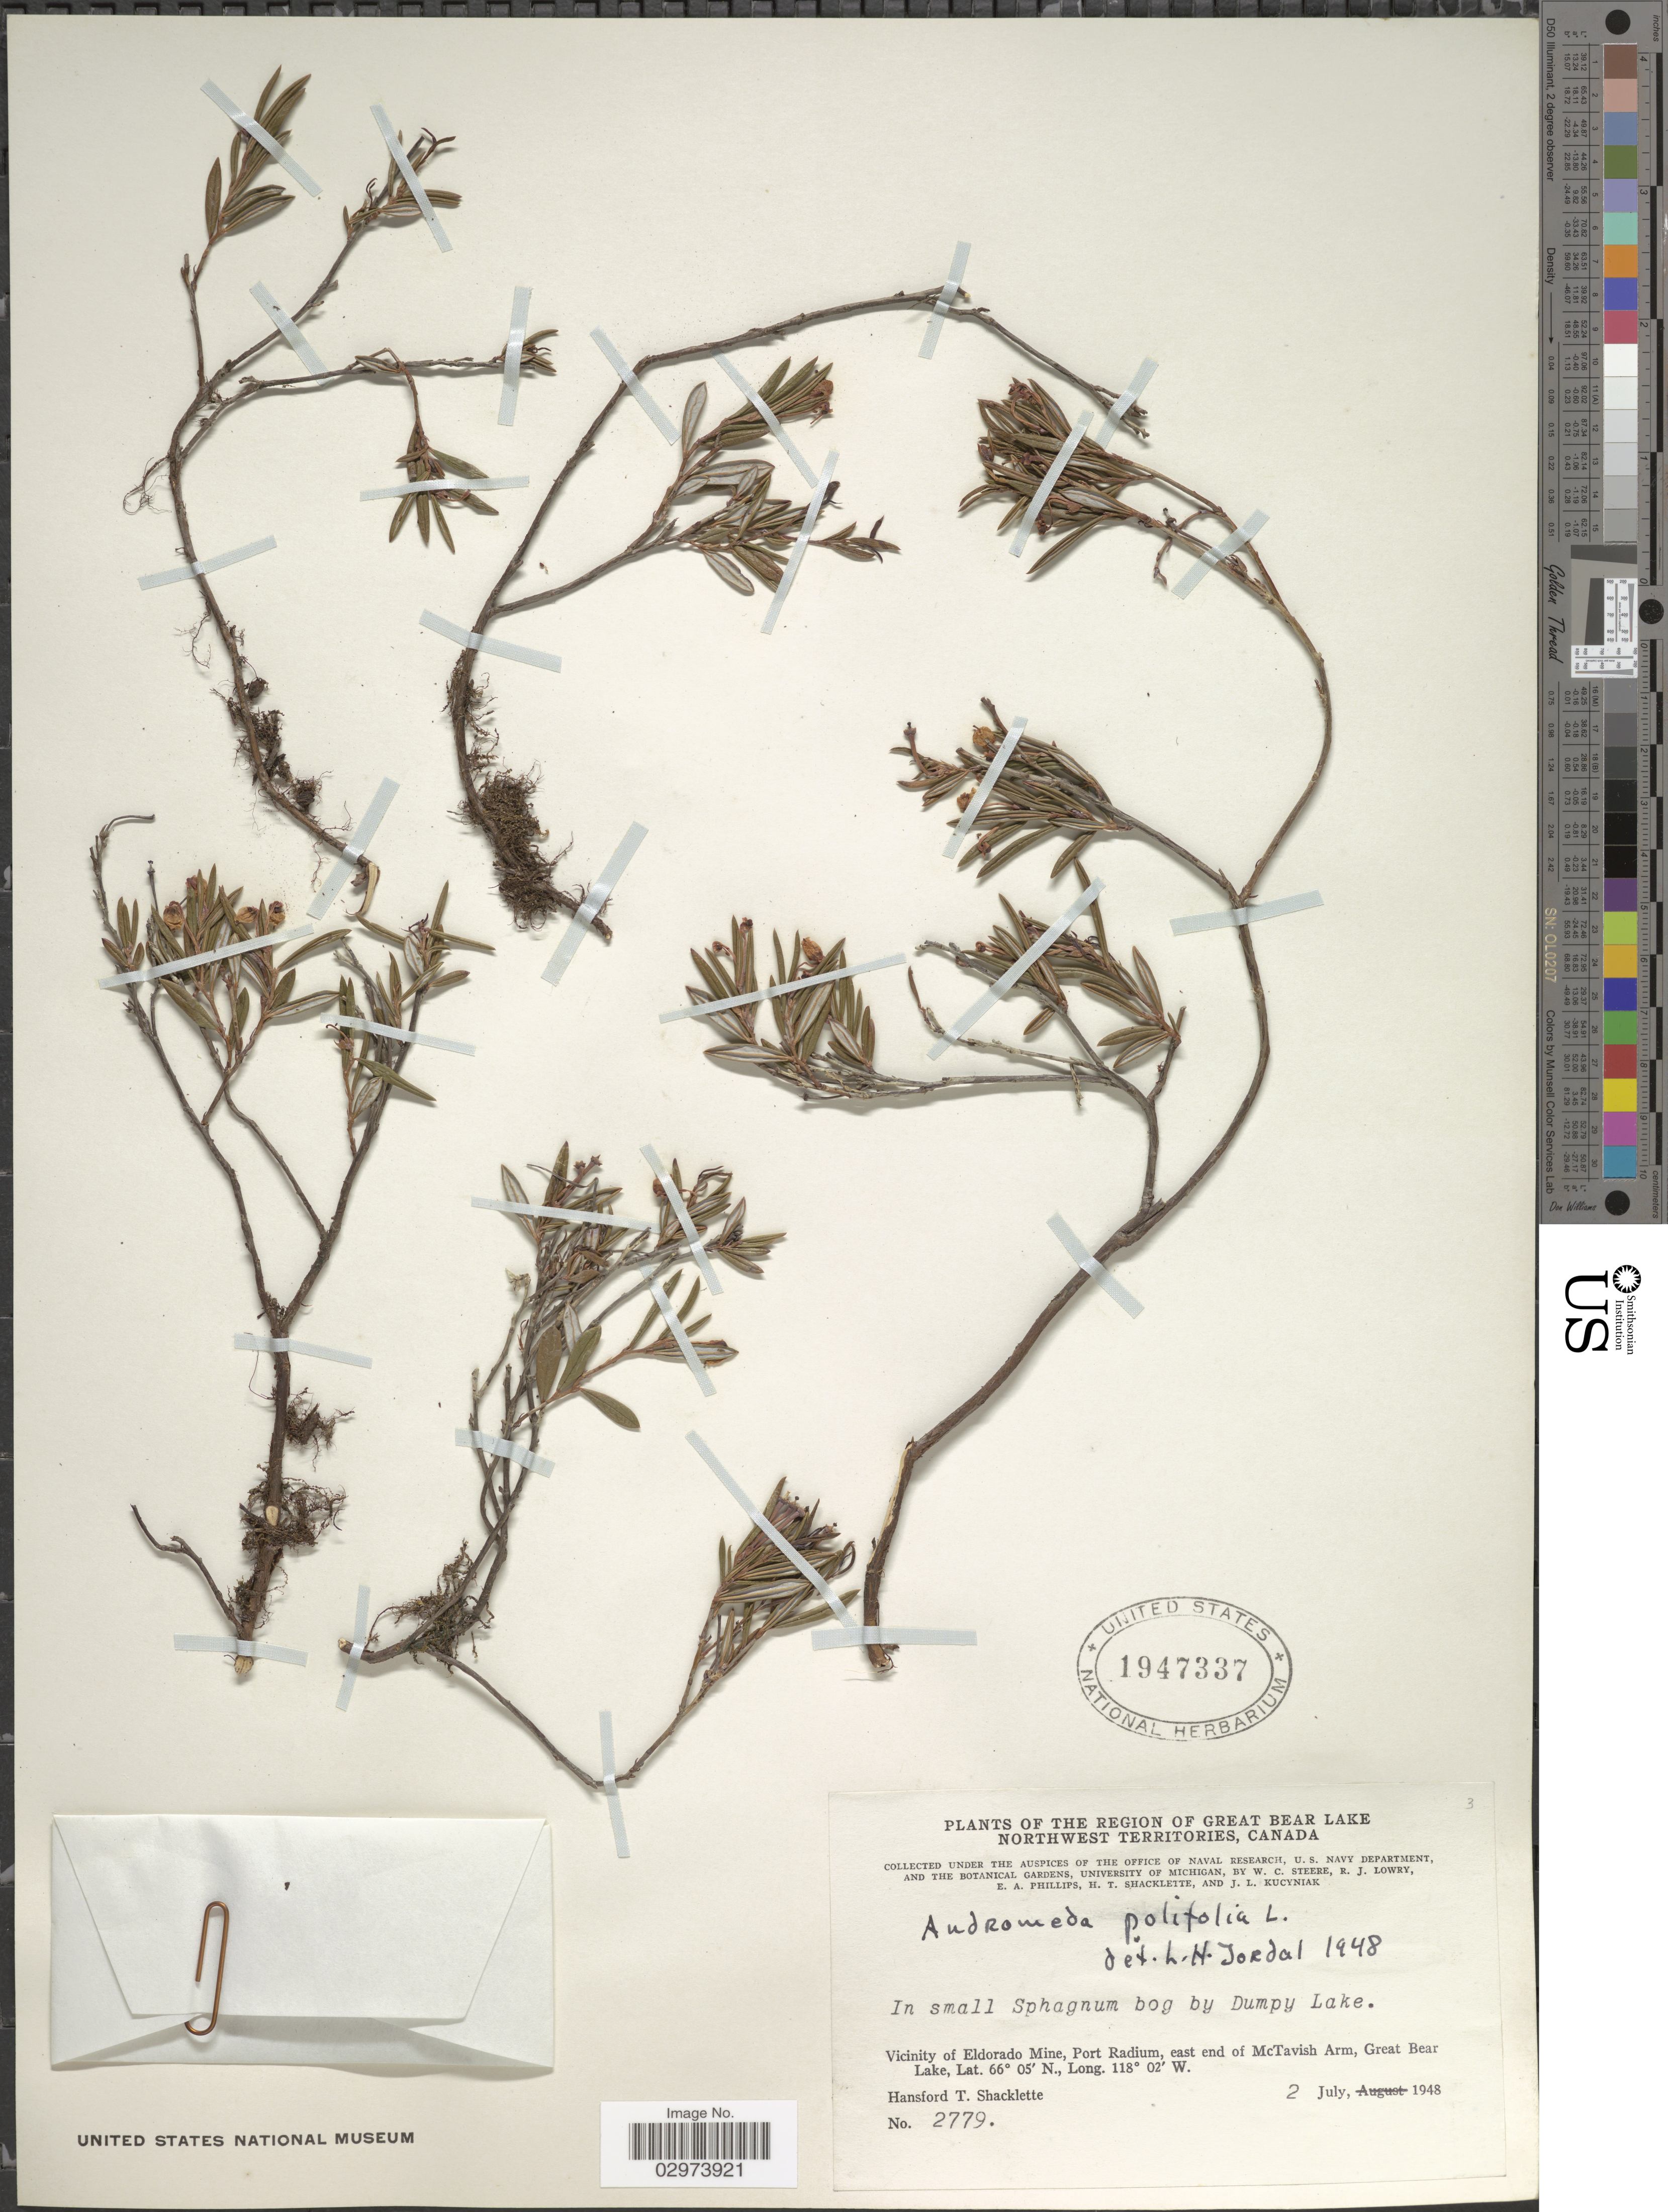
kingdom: Plantae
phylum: Tracheophyta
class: Magnoliopsida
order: Ericales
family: Ericaceae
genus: Andromeda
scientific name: Andromeda polifolia var. latifolia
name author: Aiton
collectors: H. Shacklette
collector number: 2779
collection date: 1948-07-02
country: Canada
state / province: Northwest Territories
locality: Region of Great Bear Lake. In small Sphagnum bog by Dumpy Lake. Vicinity of Eldorado Mine, Port Radium, east end of McTavish Arm, Great Bear Lake.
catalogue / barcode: US 1947337